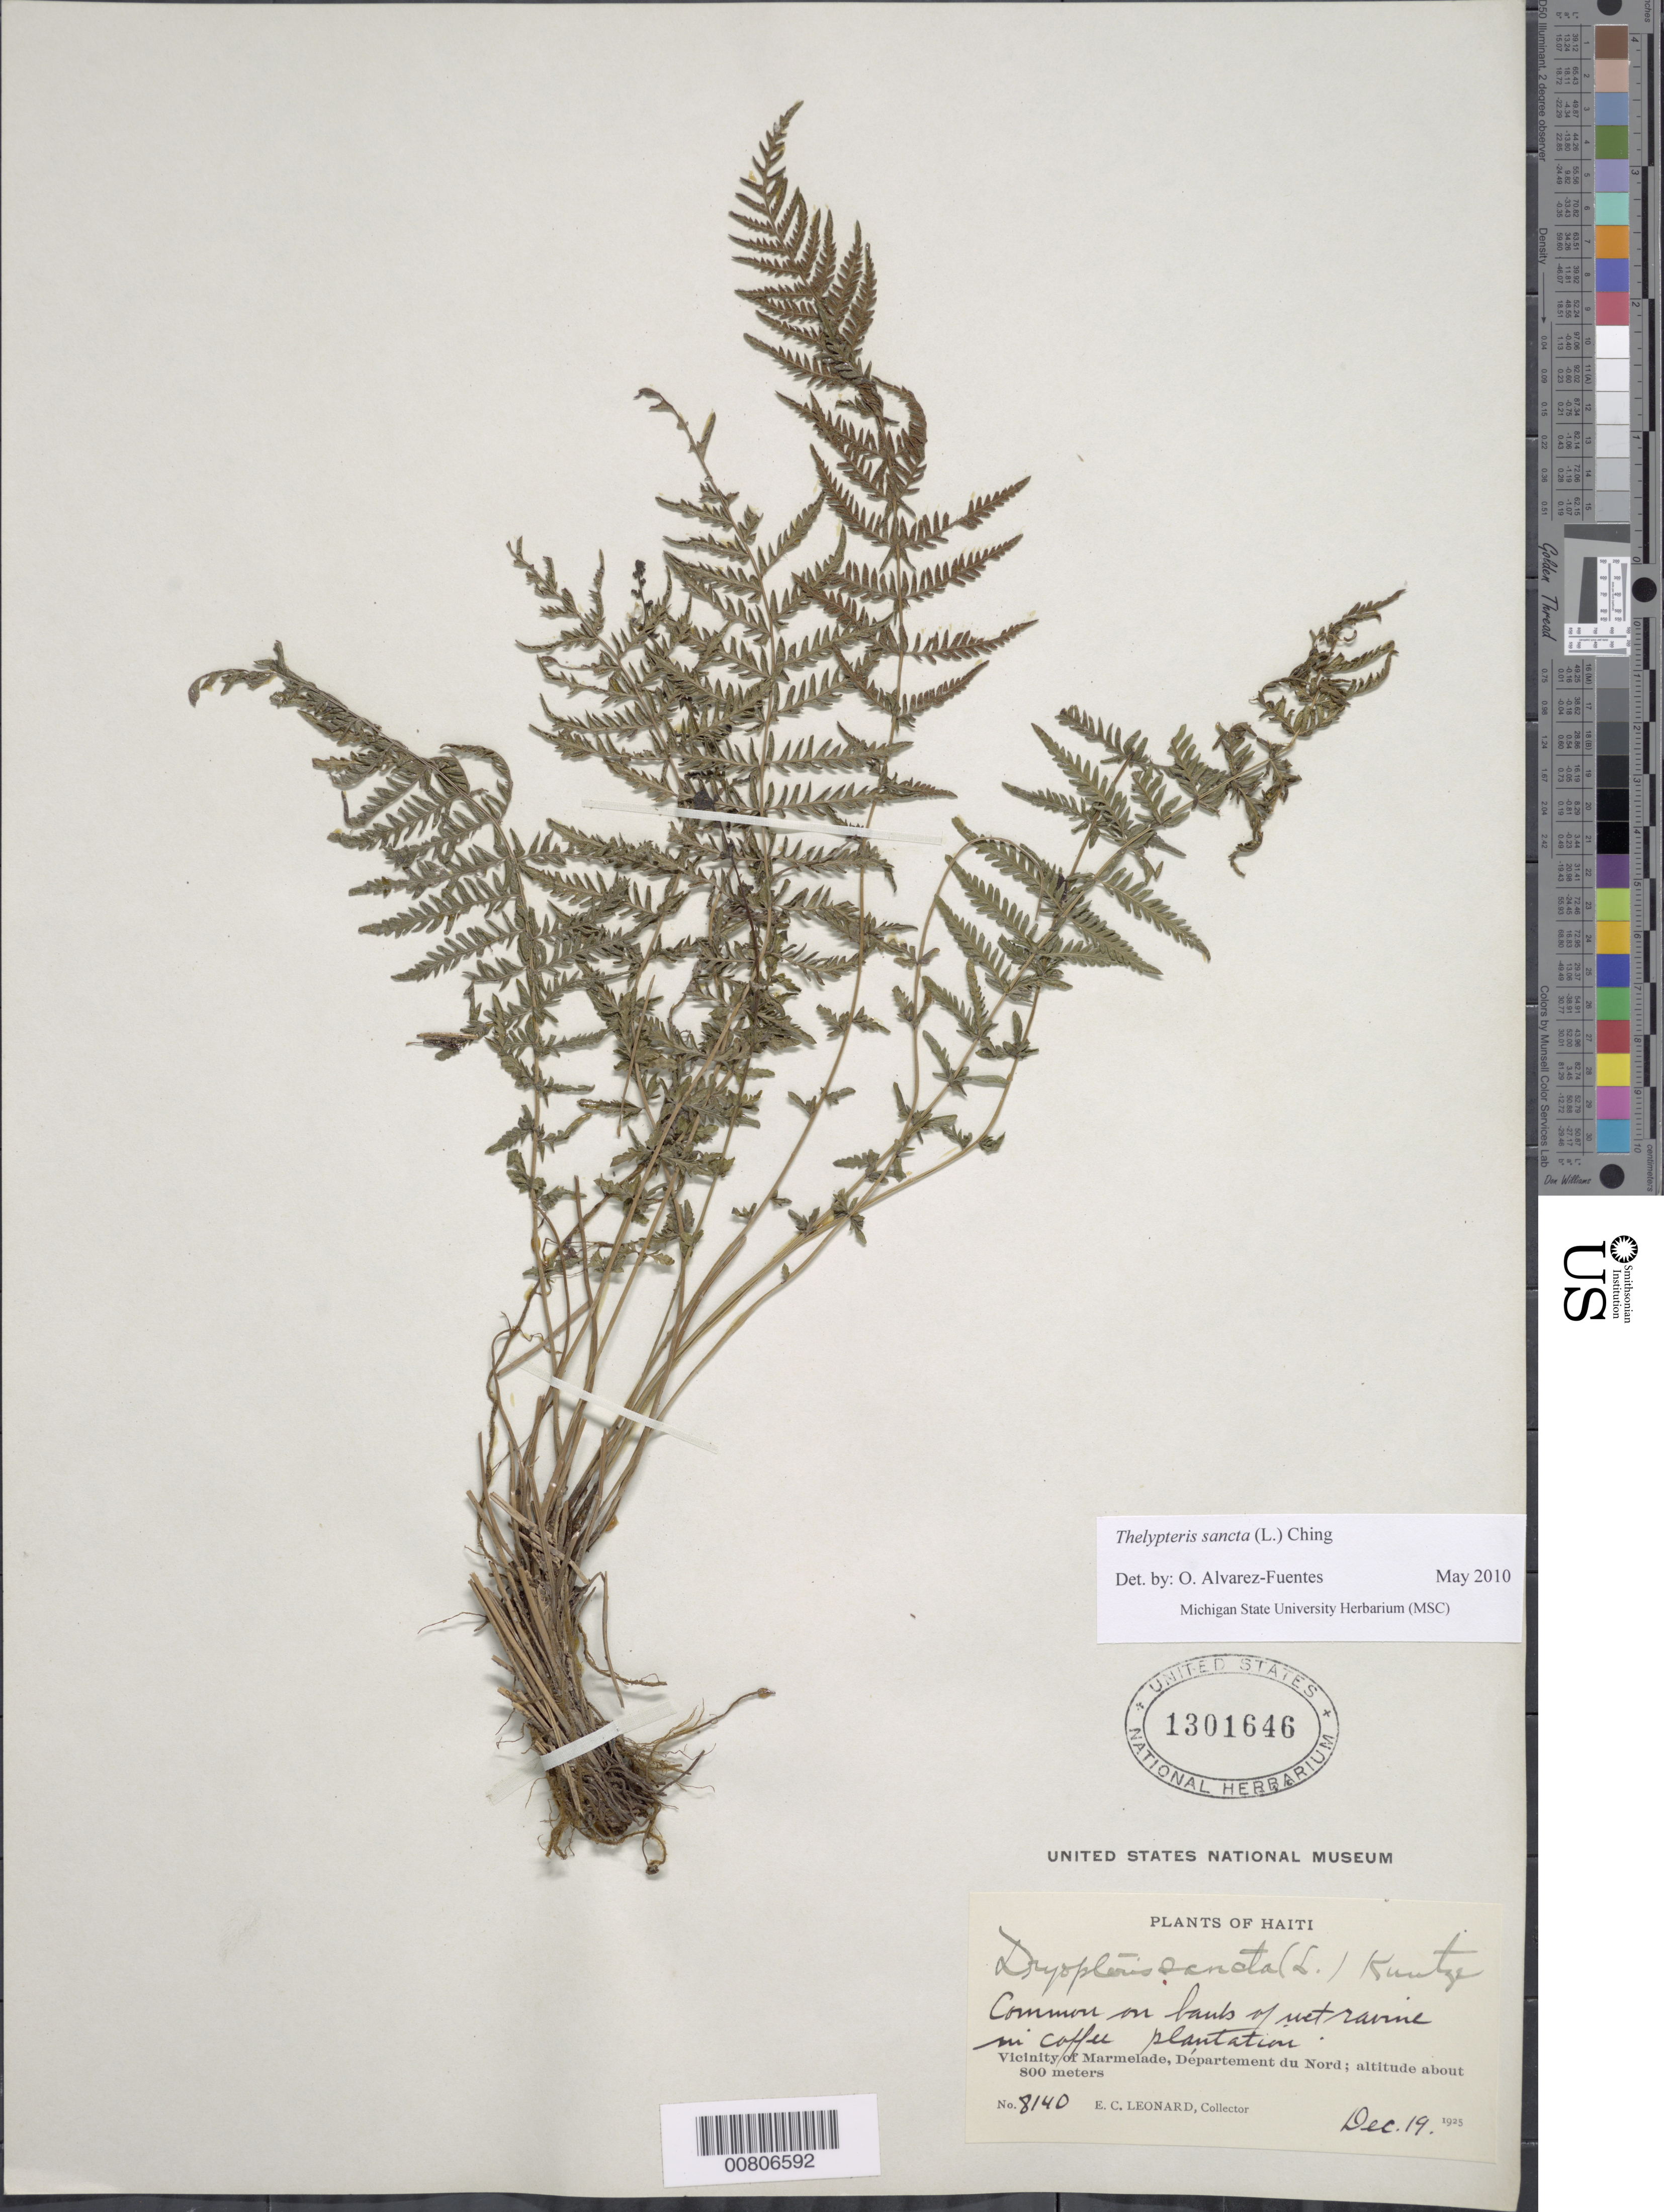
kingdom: Plantae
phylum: Tracheophyta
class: Polypodiopsida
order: Polypodiales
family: Thelypteridaceae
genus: Amauropelta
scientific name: Amauropelta sancta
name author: (L.) Pic. Serm.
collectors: E. C. Leonard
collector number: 8140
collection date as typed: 19 Dec 1925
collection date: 1925-12-19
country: Haiti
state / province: Nord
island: Hispaniola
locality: Marmelade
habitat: Bank of wet ravine in coffee plantation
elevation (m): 800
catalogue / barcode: US 1301646